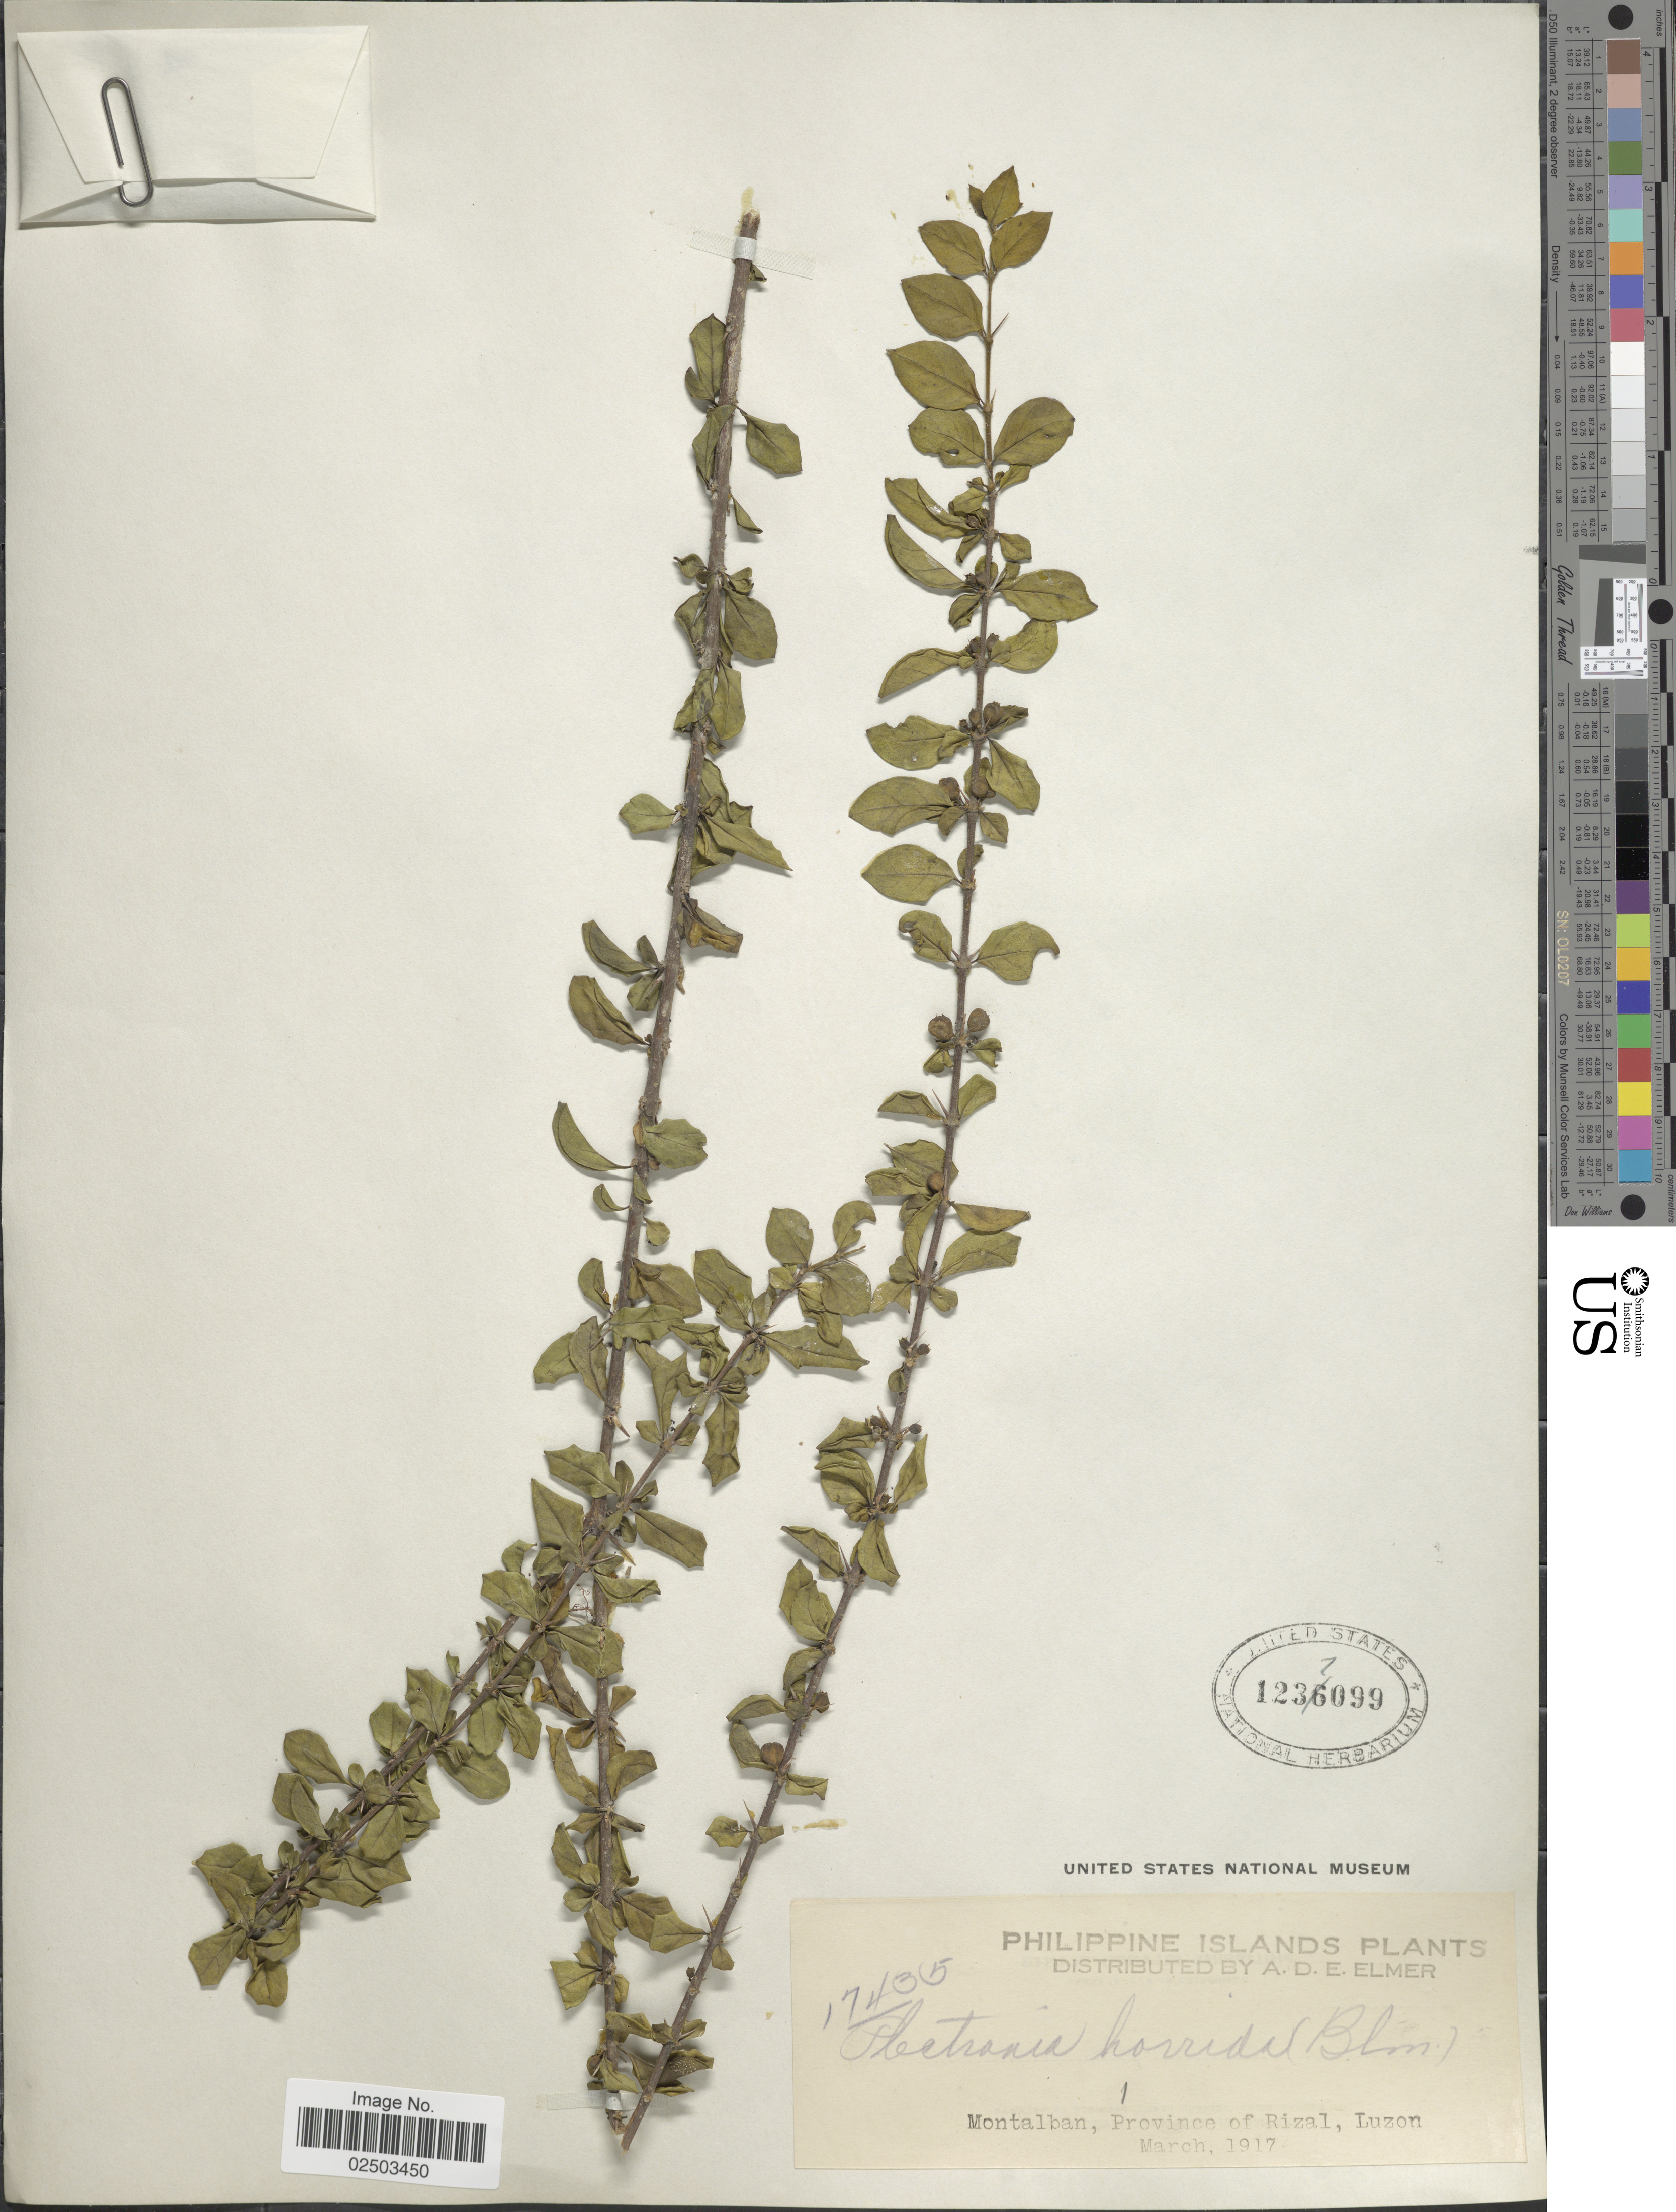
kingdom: Plantae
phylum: Tracheophyta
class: Magnoliopsida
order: Gentianales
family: Rubiaceae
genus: Canthium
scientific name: Canthium horridum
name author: Blume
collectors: A. D. E. Elmer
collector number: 17435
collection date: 1917-03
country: Philippines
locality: Montalban. Province of Rizal, Luzon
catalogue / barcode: US 1237099